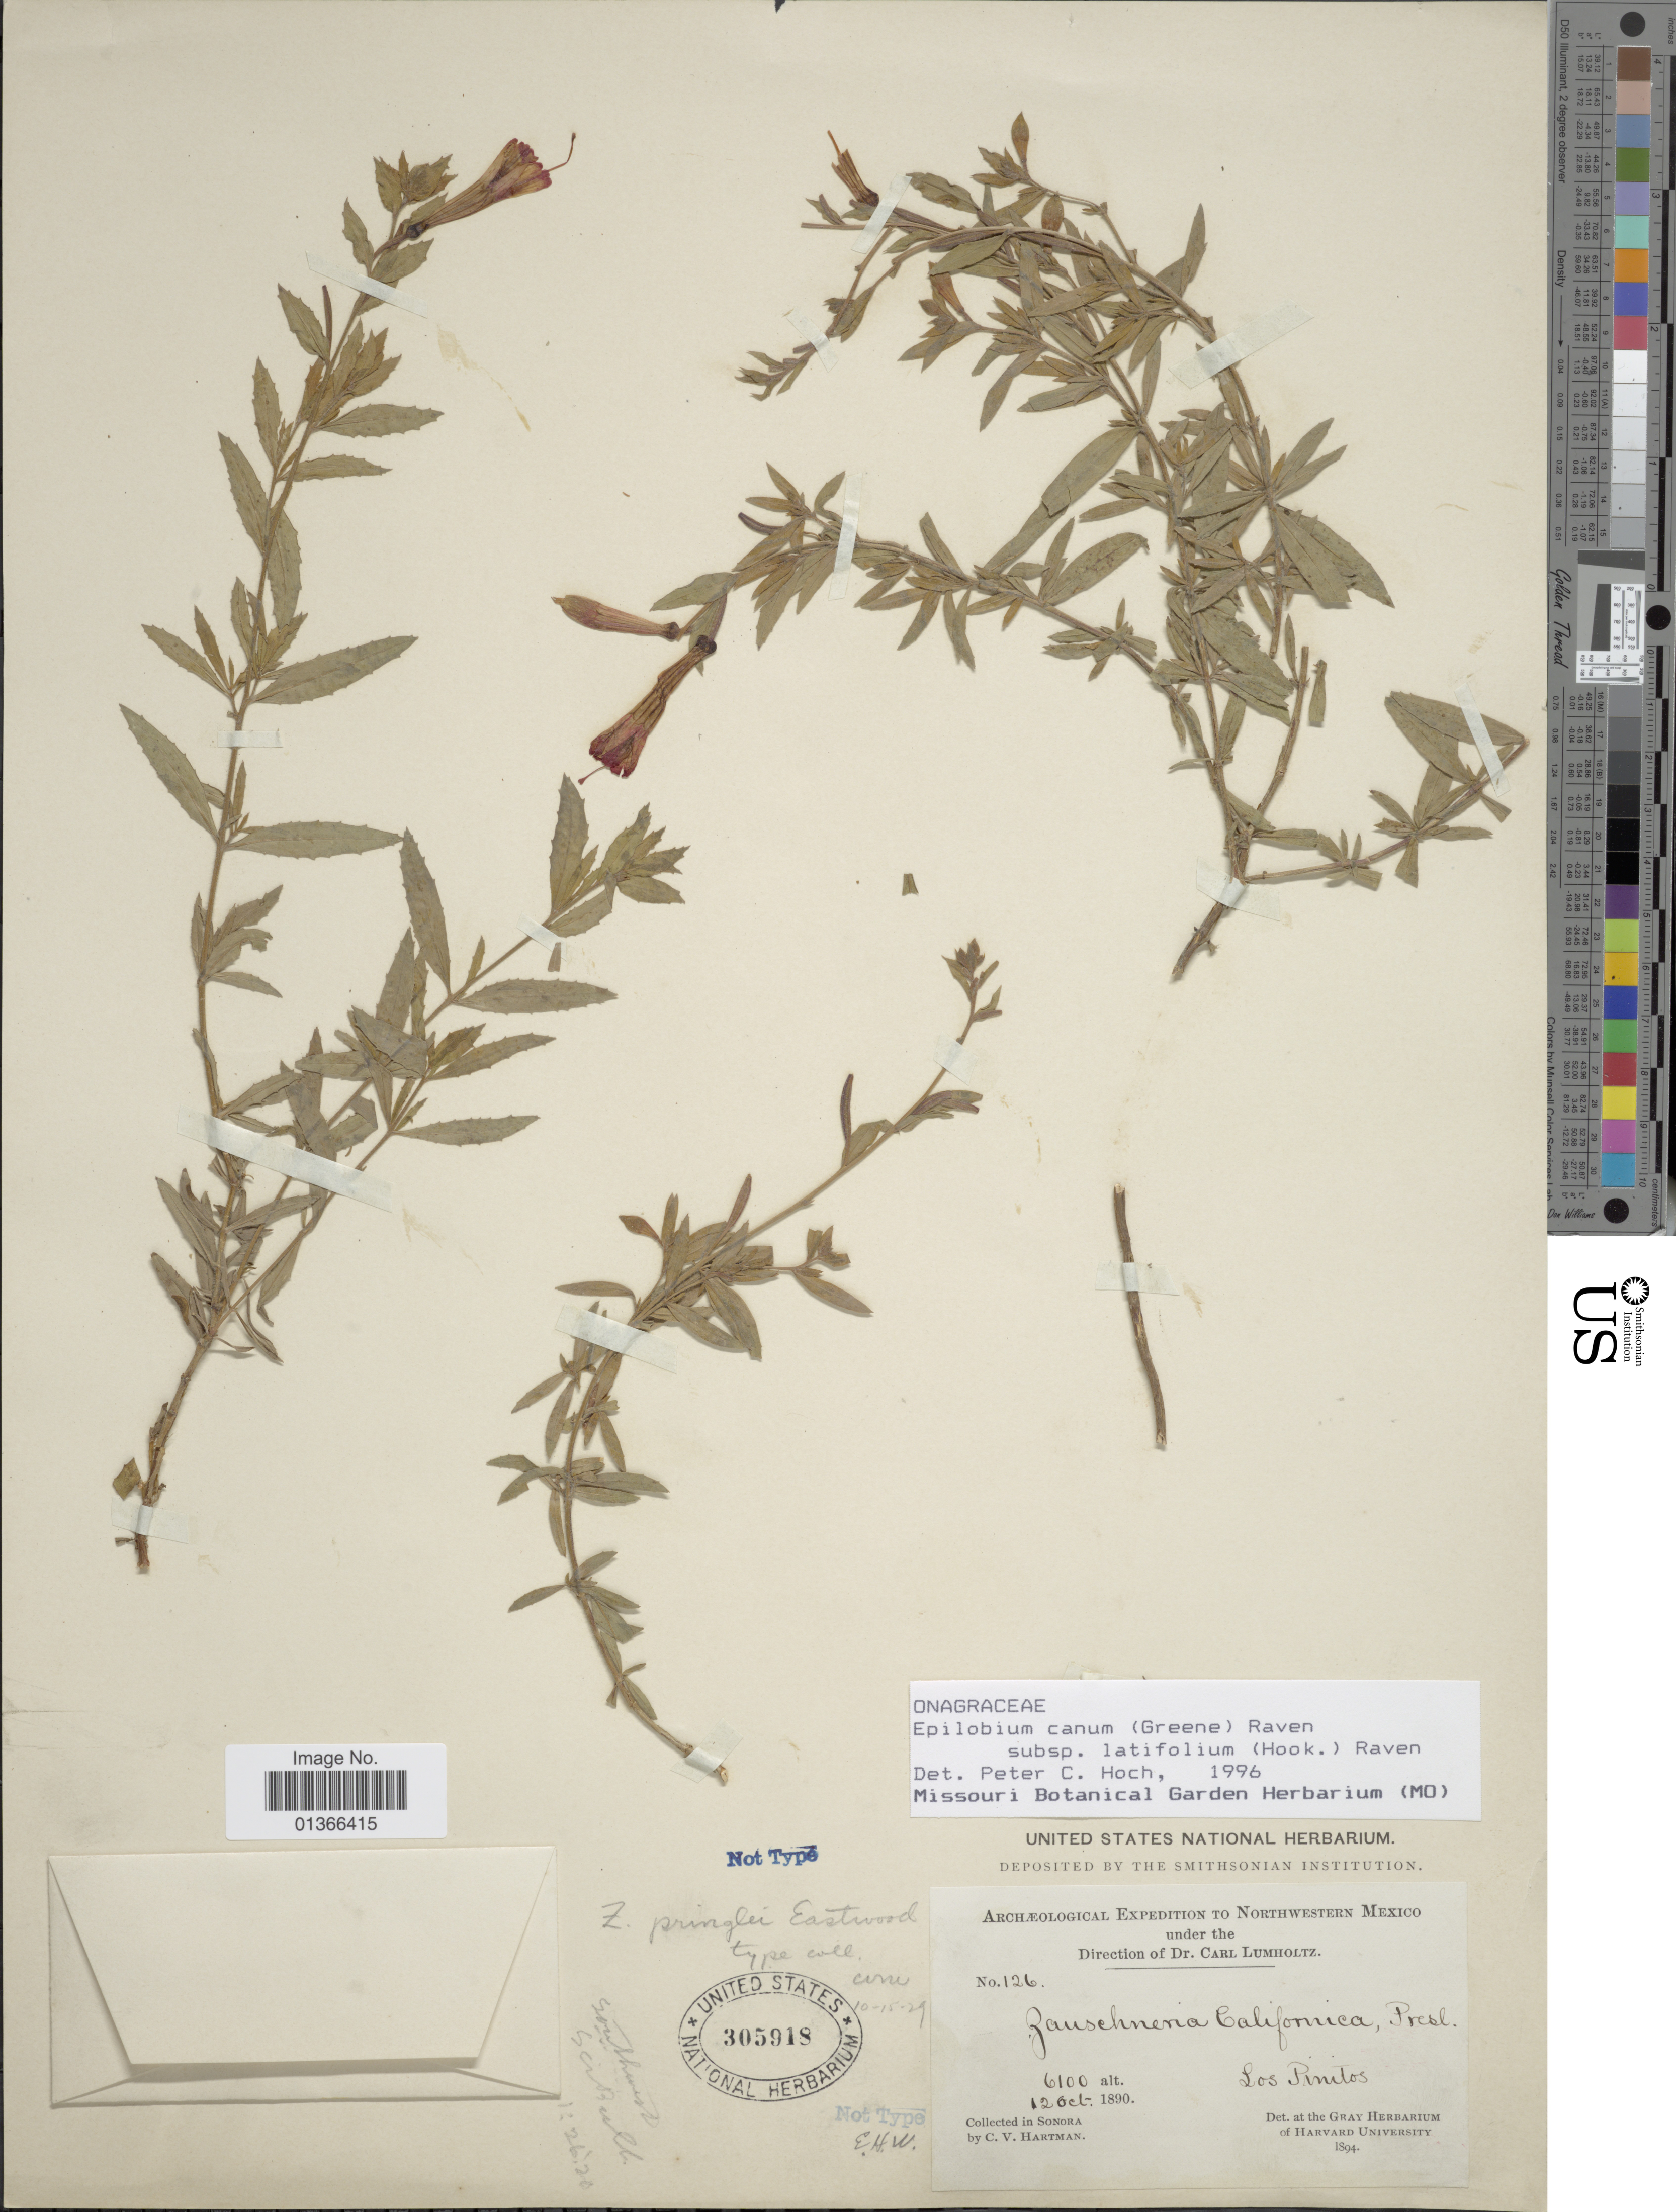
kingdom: Plantae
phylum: Tracheophyta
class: Magnoliopsida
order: Myrtales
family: Onagraceae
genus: Epilobium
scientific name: Epilobium canum subsp. latifolium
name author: (Hook.) P.H. Raven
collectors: C. V. Hartman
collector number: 126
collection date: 1890-10-12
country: Mexico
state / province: Sonora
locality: Los Pinitos.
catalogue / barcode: US 305918